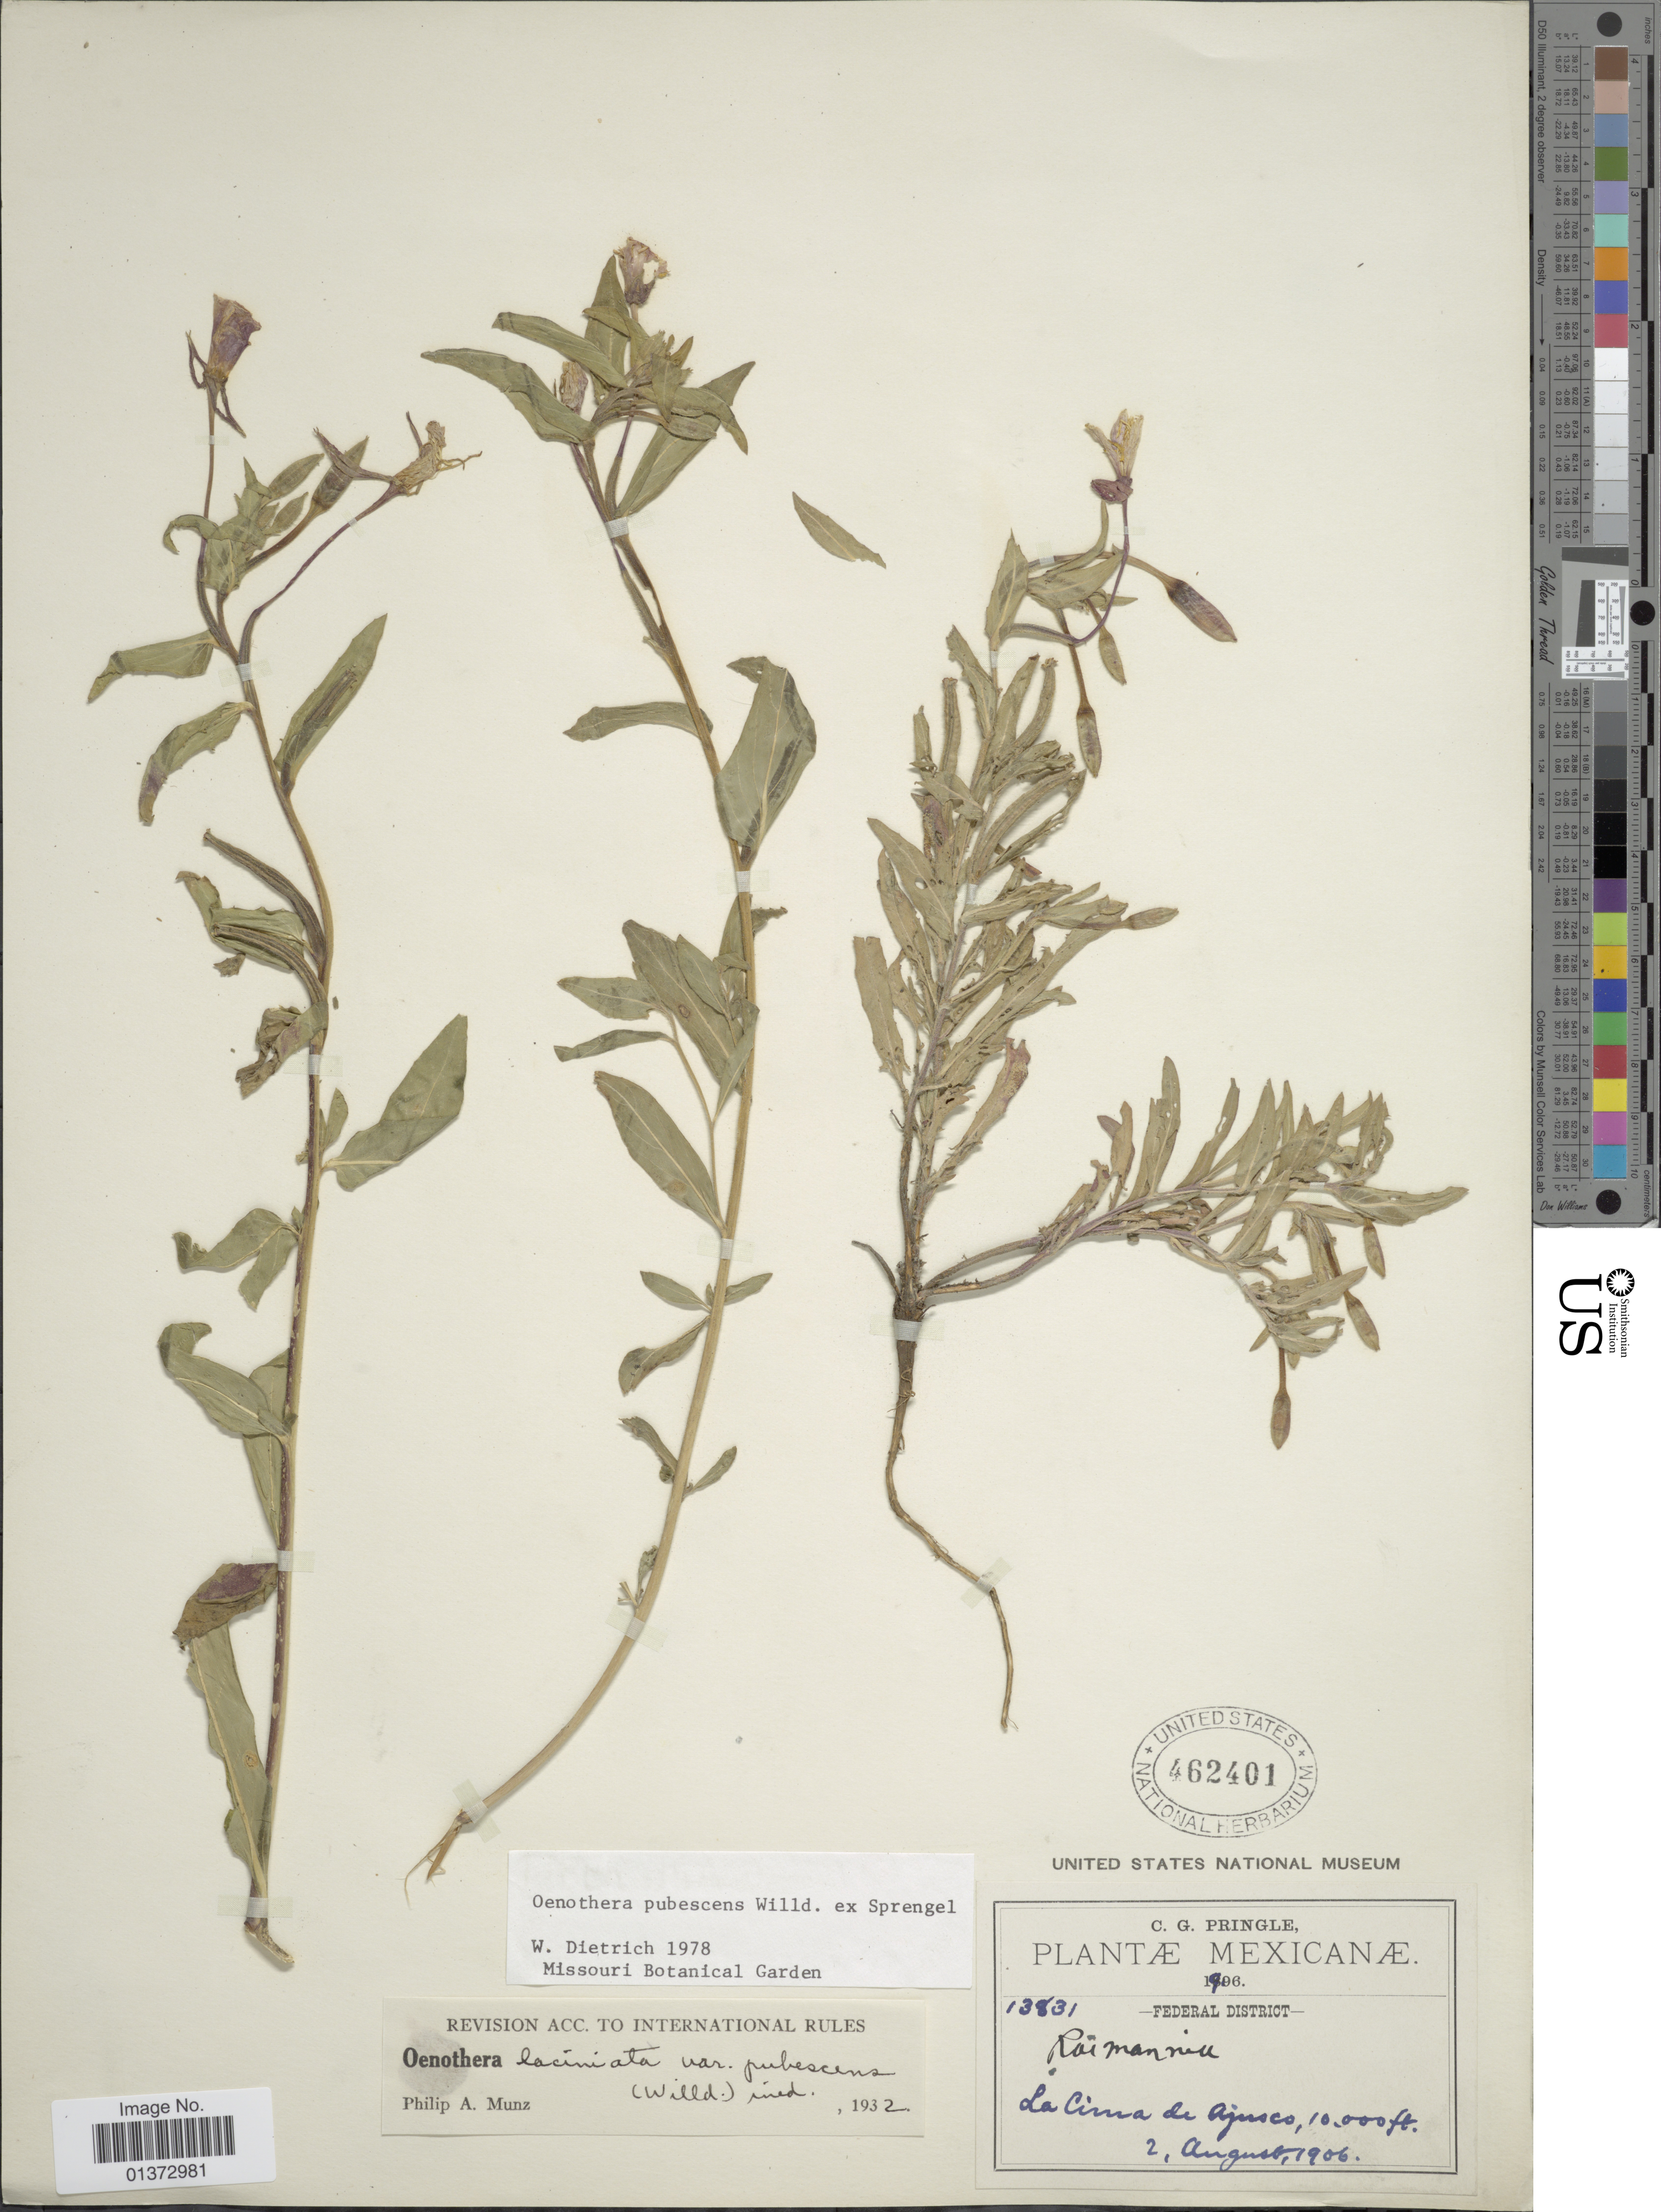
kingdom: Plantae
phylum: Tracheophyta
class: Magnoliopsida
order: Myrtales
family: Onagraceae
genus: Oenothera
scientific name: Oenothera pubescens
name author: Willd. ex Spreng.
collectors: C. G. Pringle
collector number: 13831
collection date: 1906-08-02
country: Mexico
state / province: Distrito Federal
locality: La Cima de Ajusco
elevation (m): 3048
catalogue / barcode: US 462401